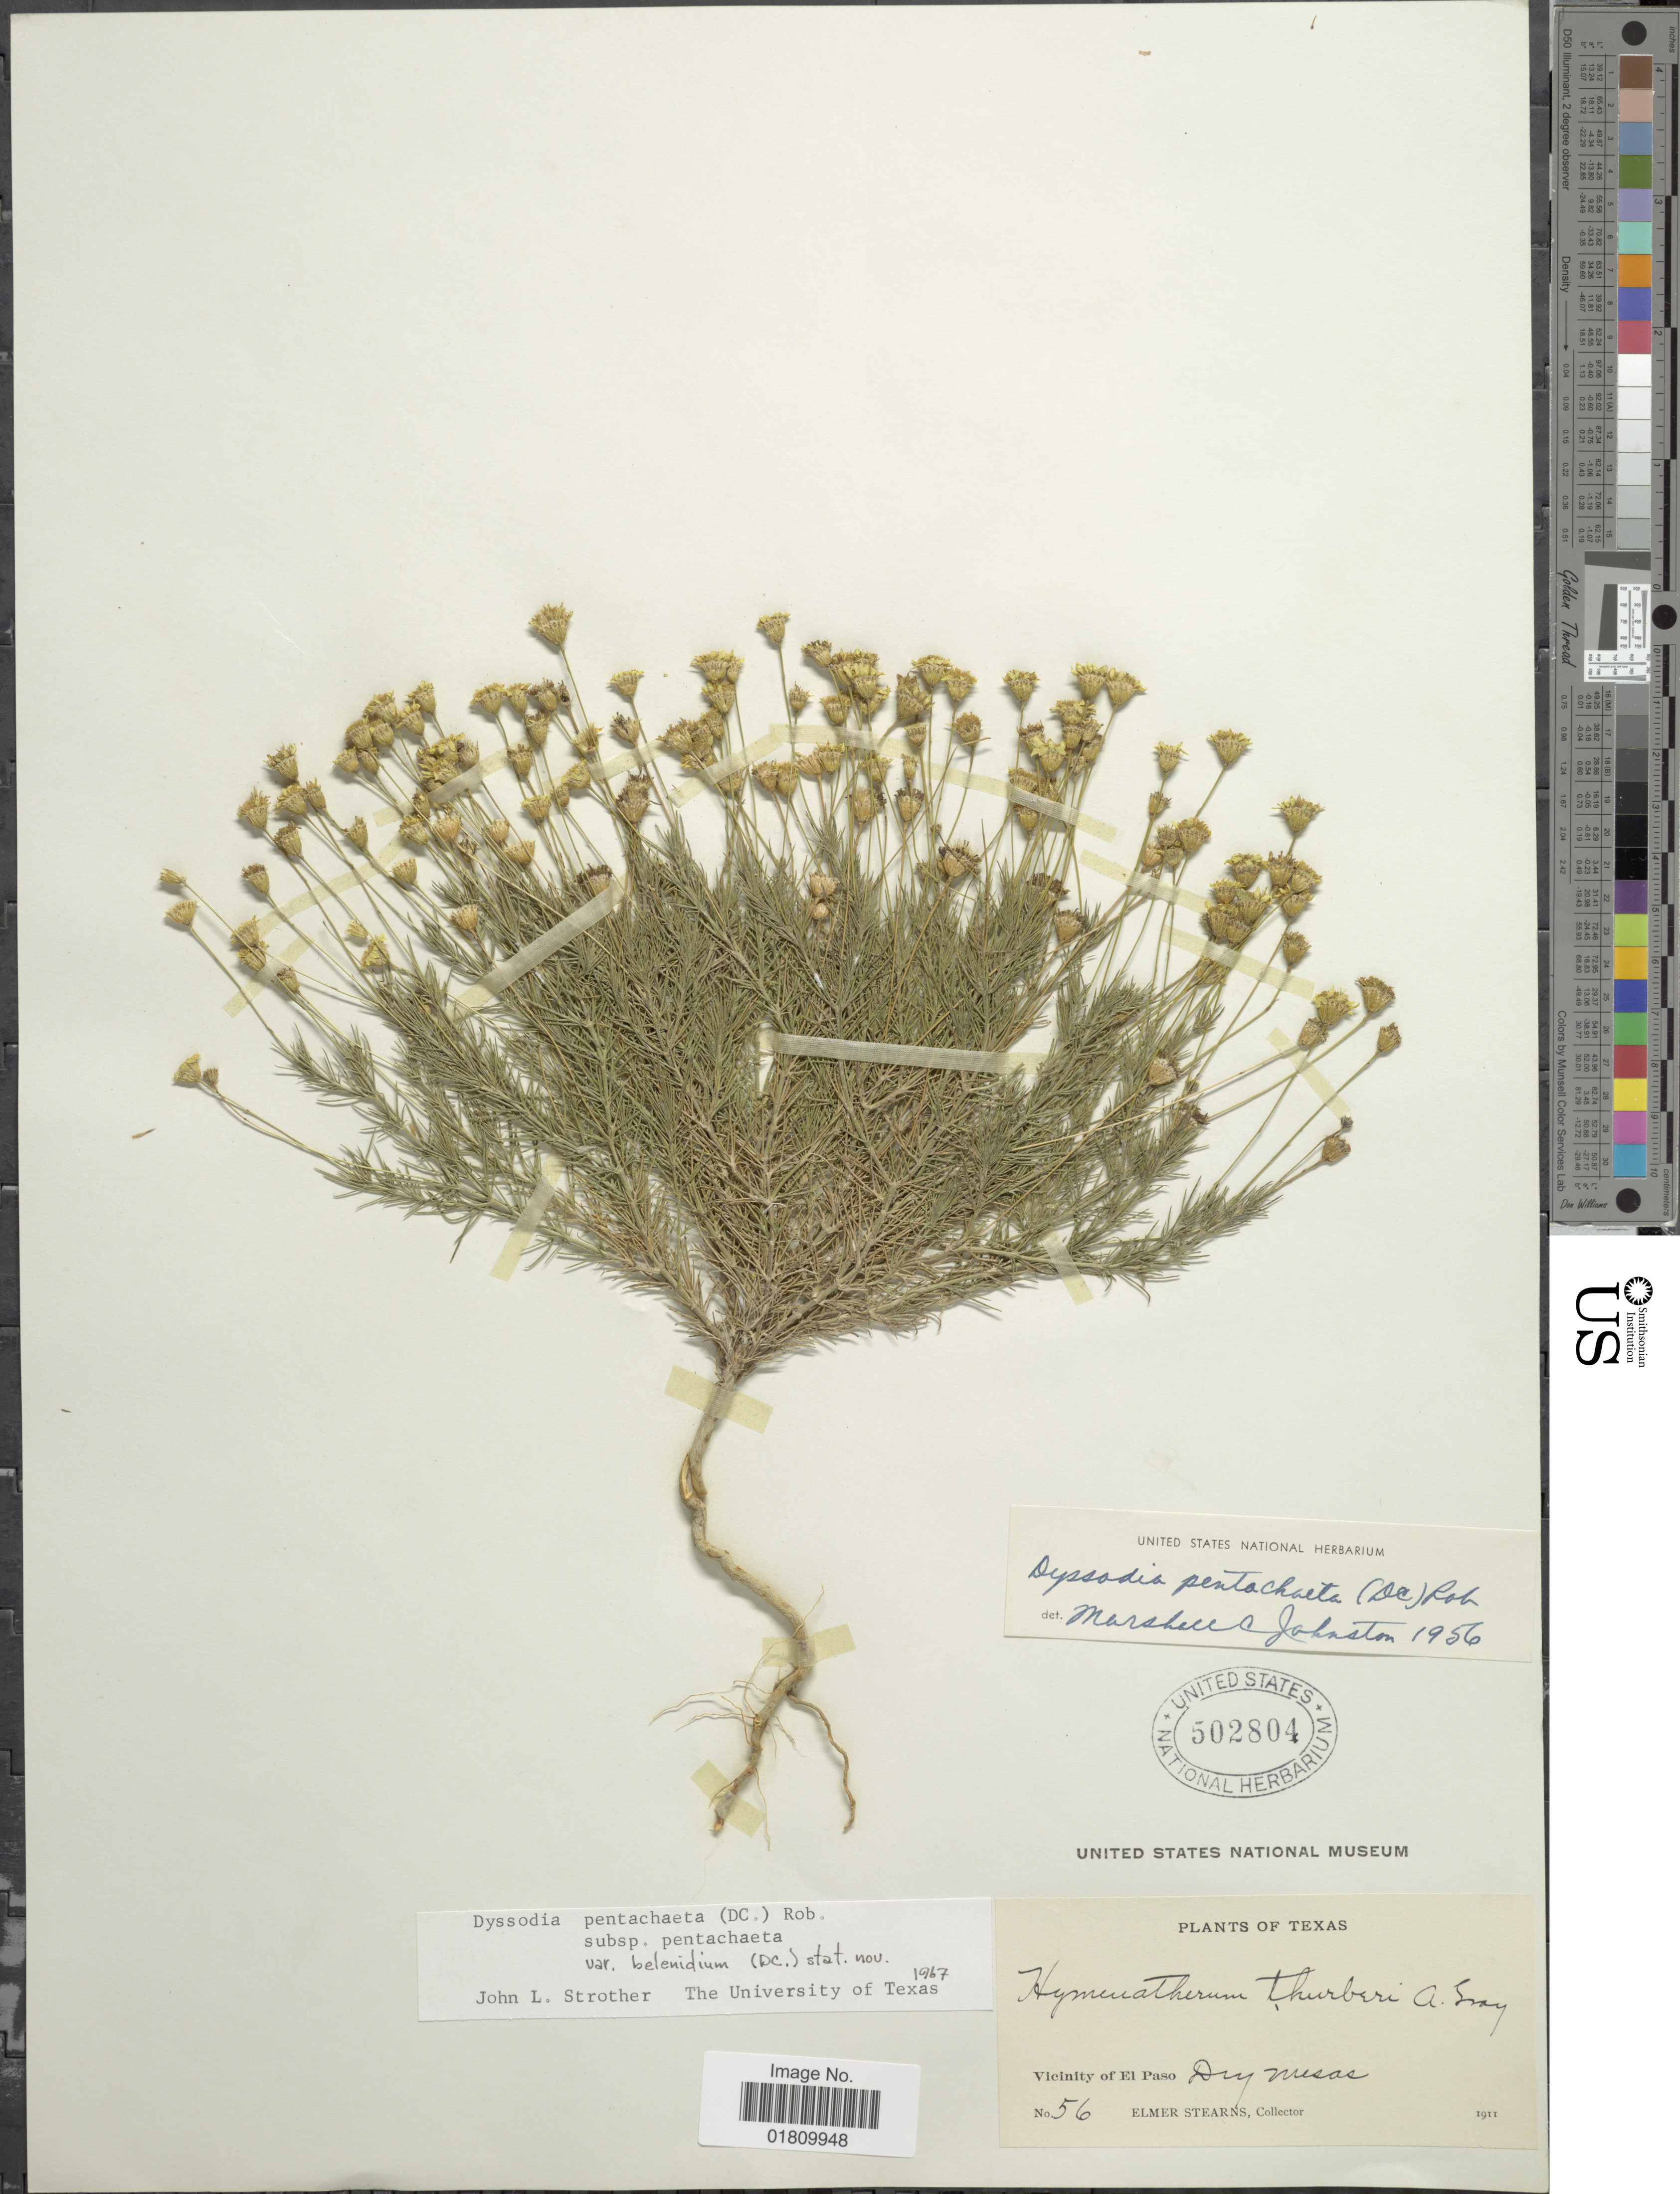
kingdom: Plantae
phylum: Tracheophyta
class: Magnoliopsida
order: Asterales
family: Asteraceae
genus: Thymophylla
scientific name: Thymophylla pentachaeta var. belenidium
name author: (DC.) Strother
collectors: E. Stearns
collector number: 56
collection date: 1911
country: United States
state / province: Texas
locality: Vicinity of El Paso, dry mesas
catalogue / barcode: US 502804